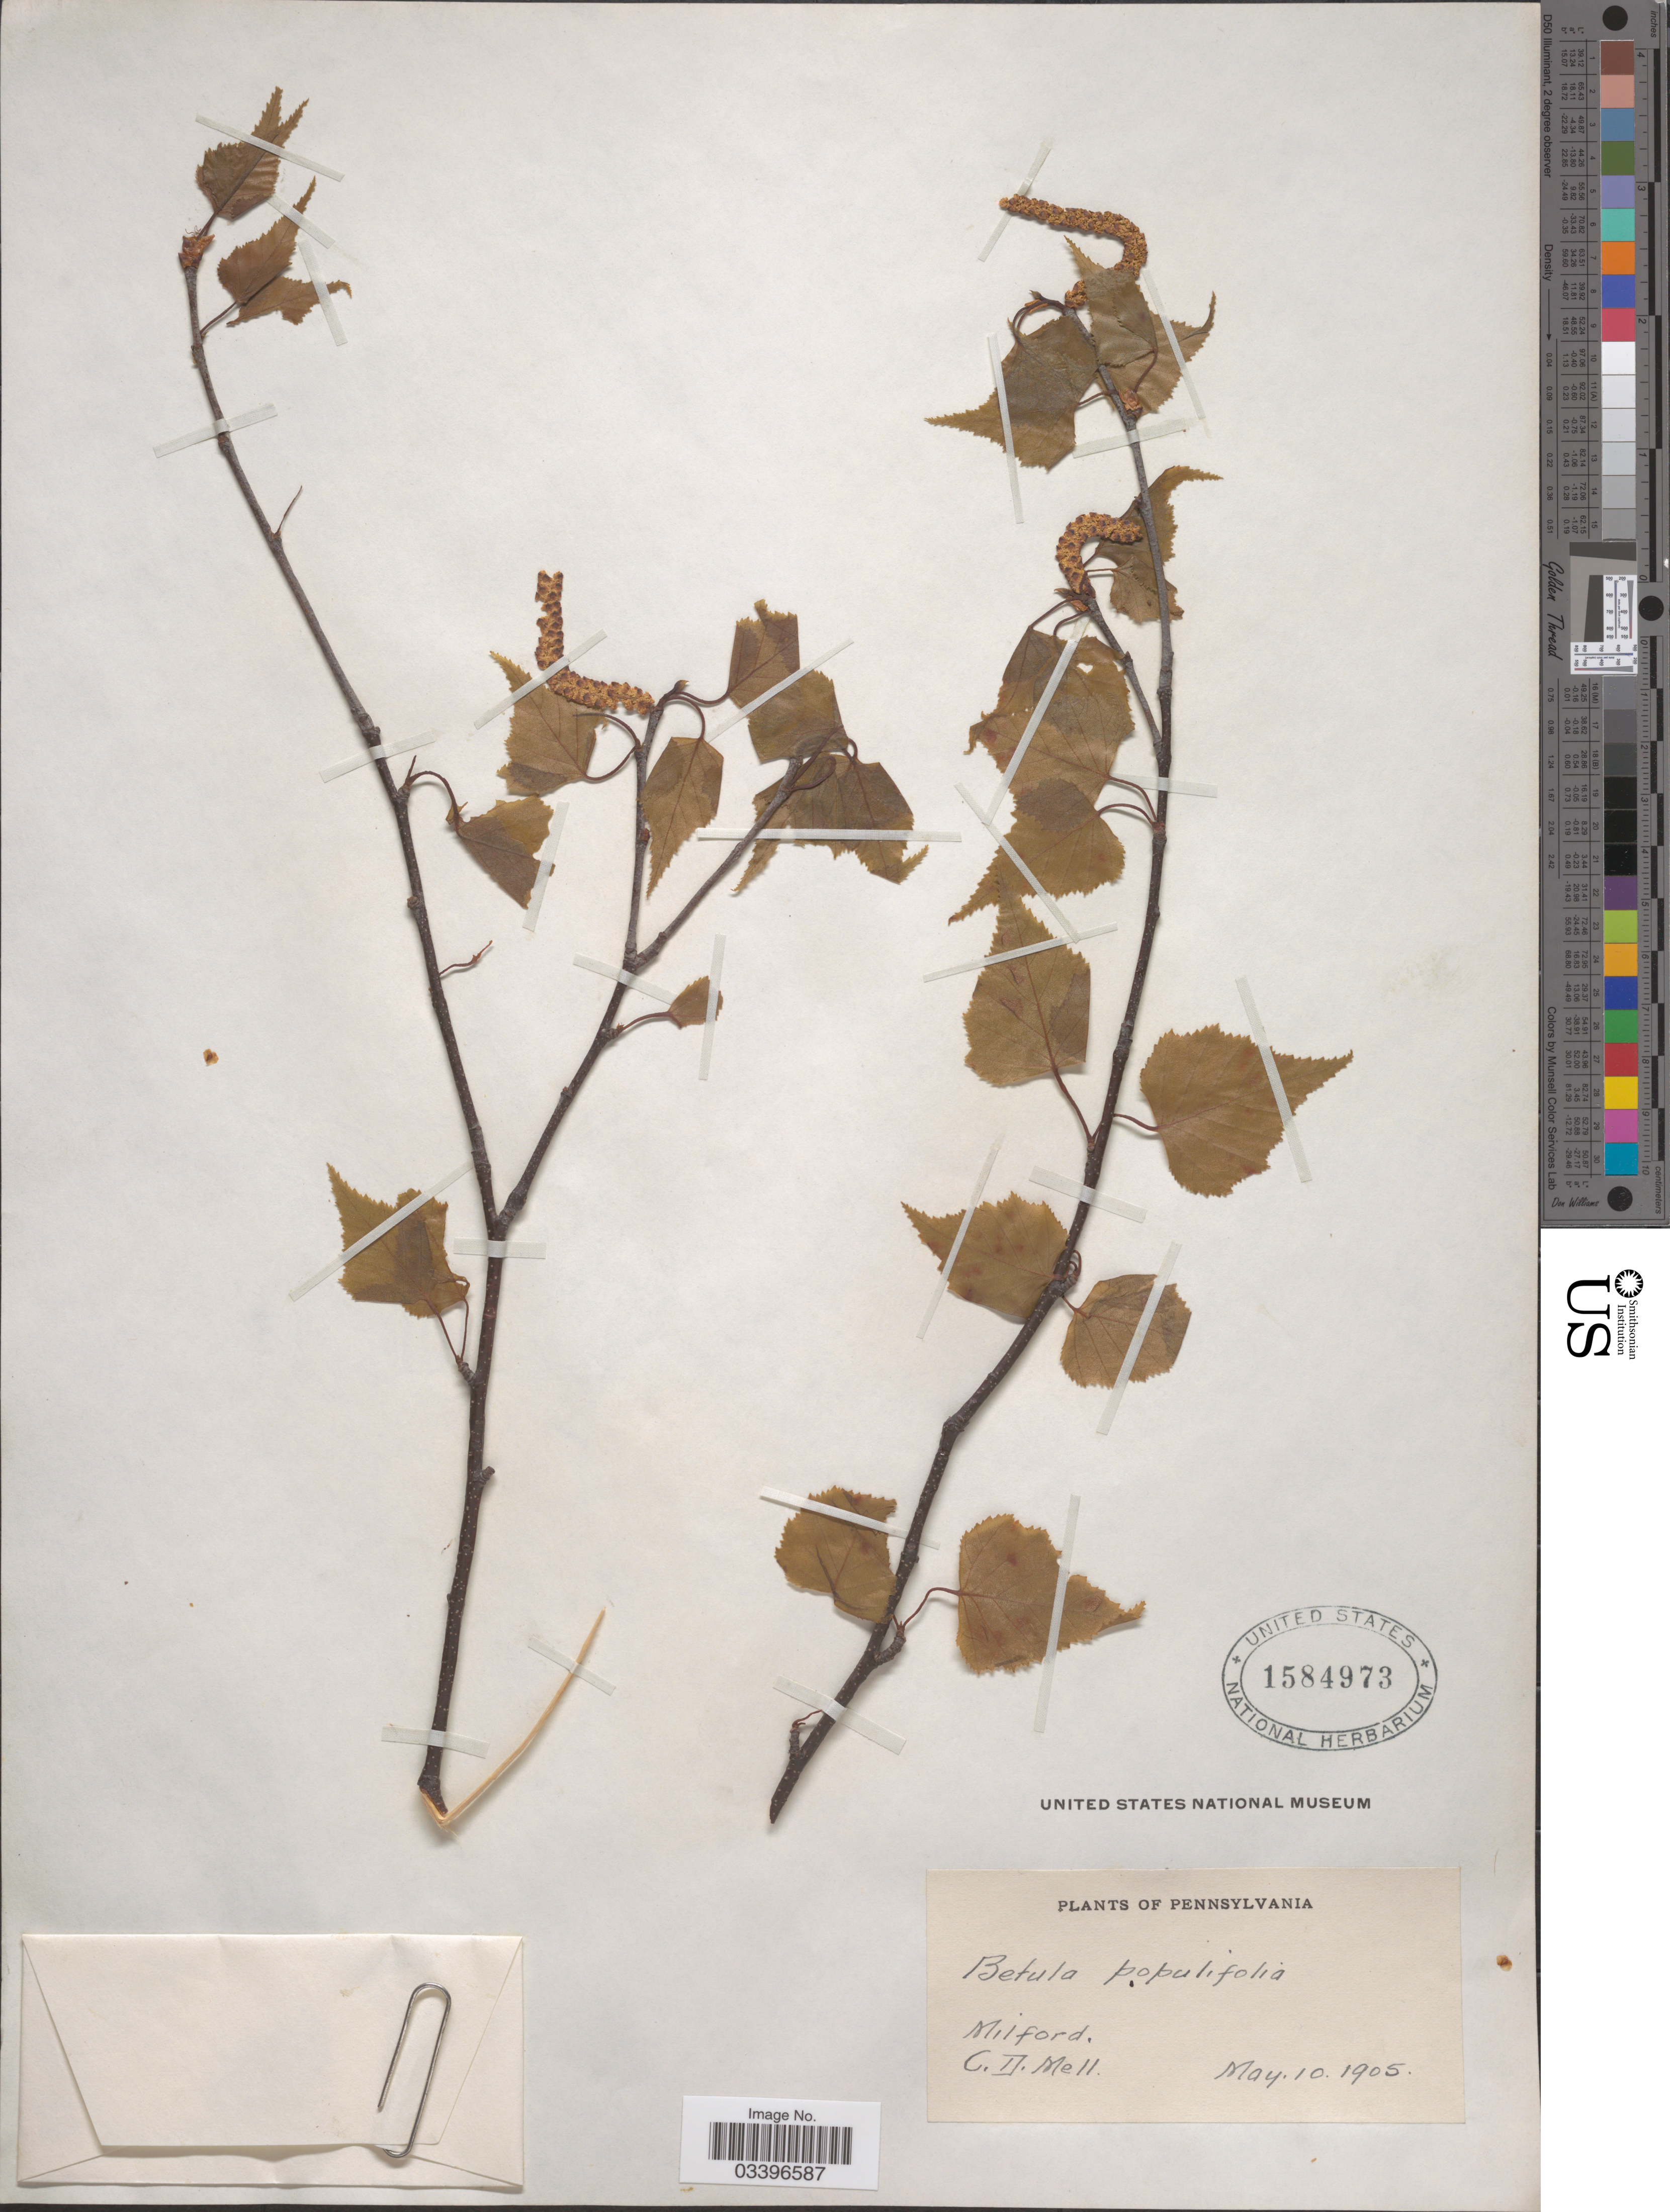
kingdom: Plantae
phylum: Tracheophyta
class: Magnoliopsida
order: Fagales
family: Betulaceae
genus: Betula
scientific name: Betula populifolia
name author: Marshall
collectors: C. D. Mell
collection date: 1905-05-10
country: United States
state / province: Pennsylvania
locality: Milford.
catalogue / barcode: US 1584973